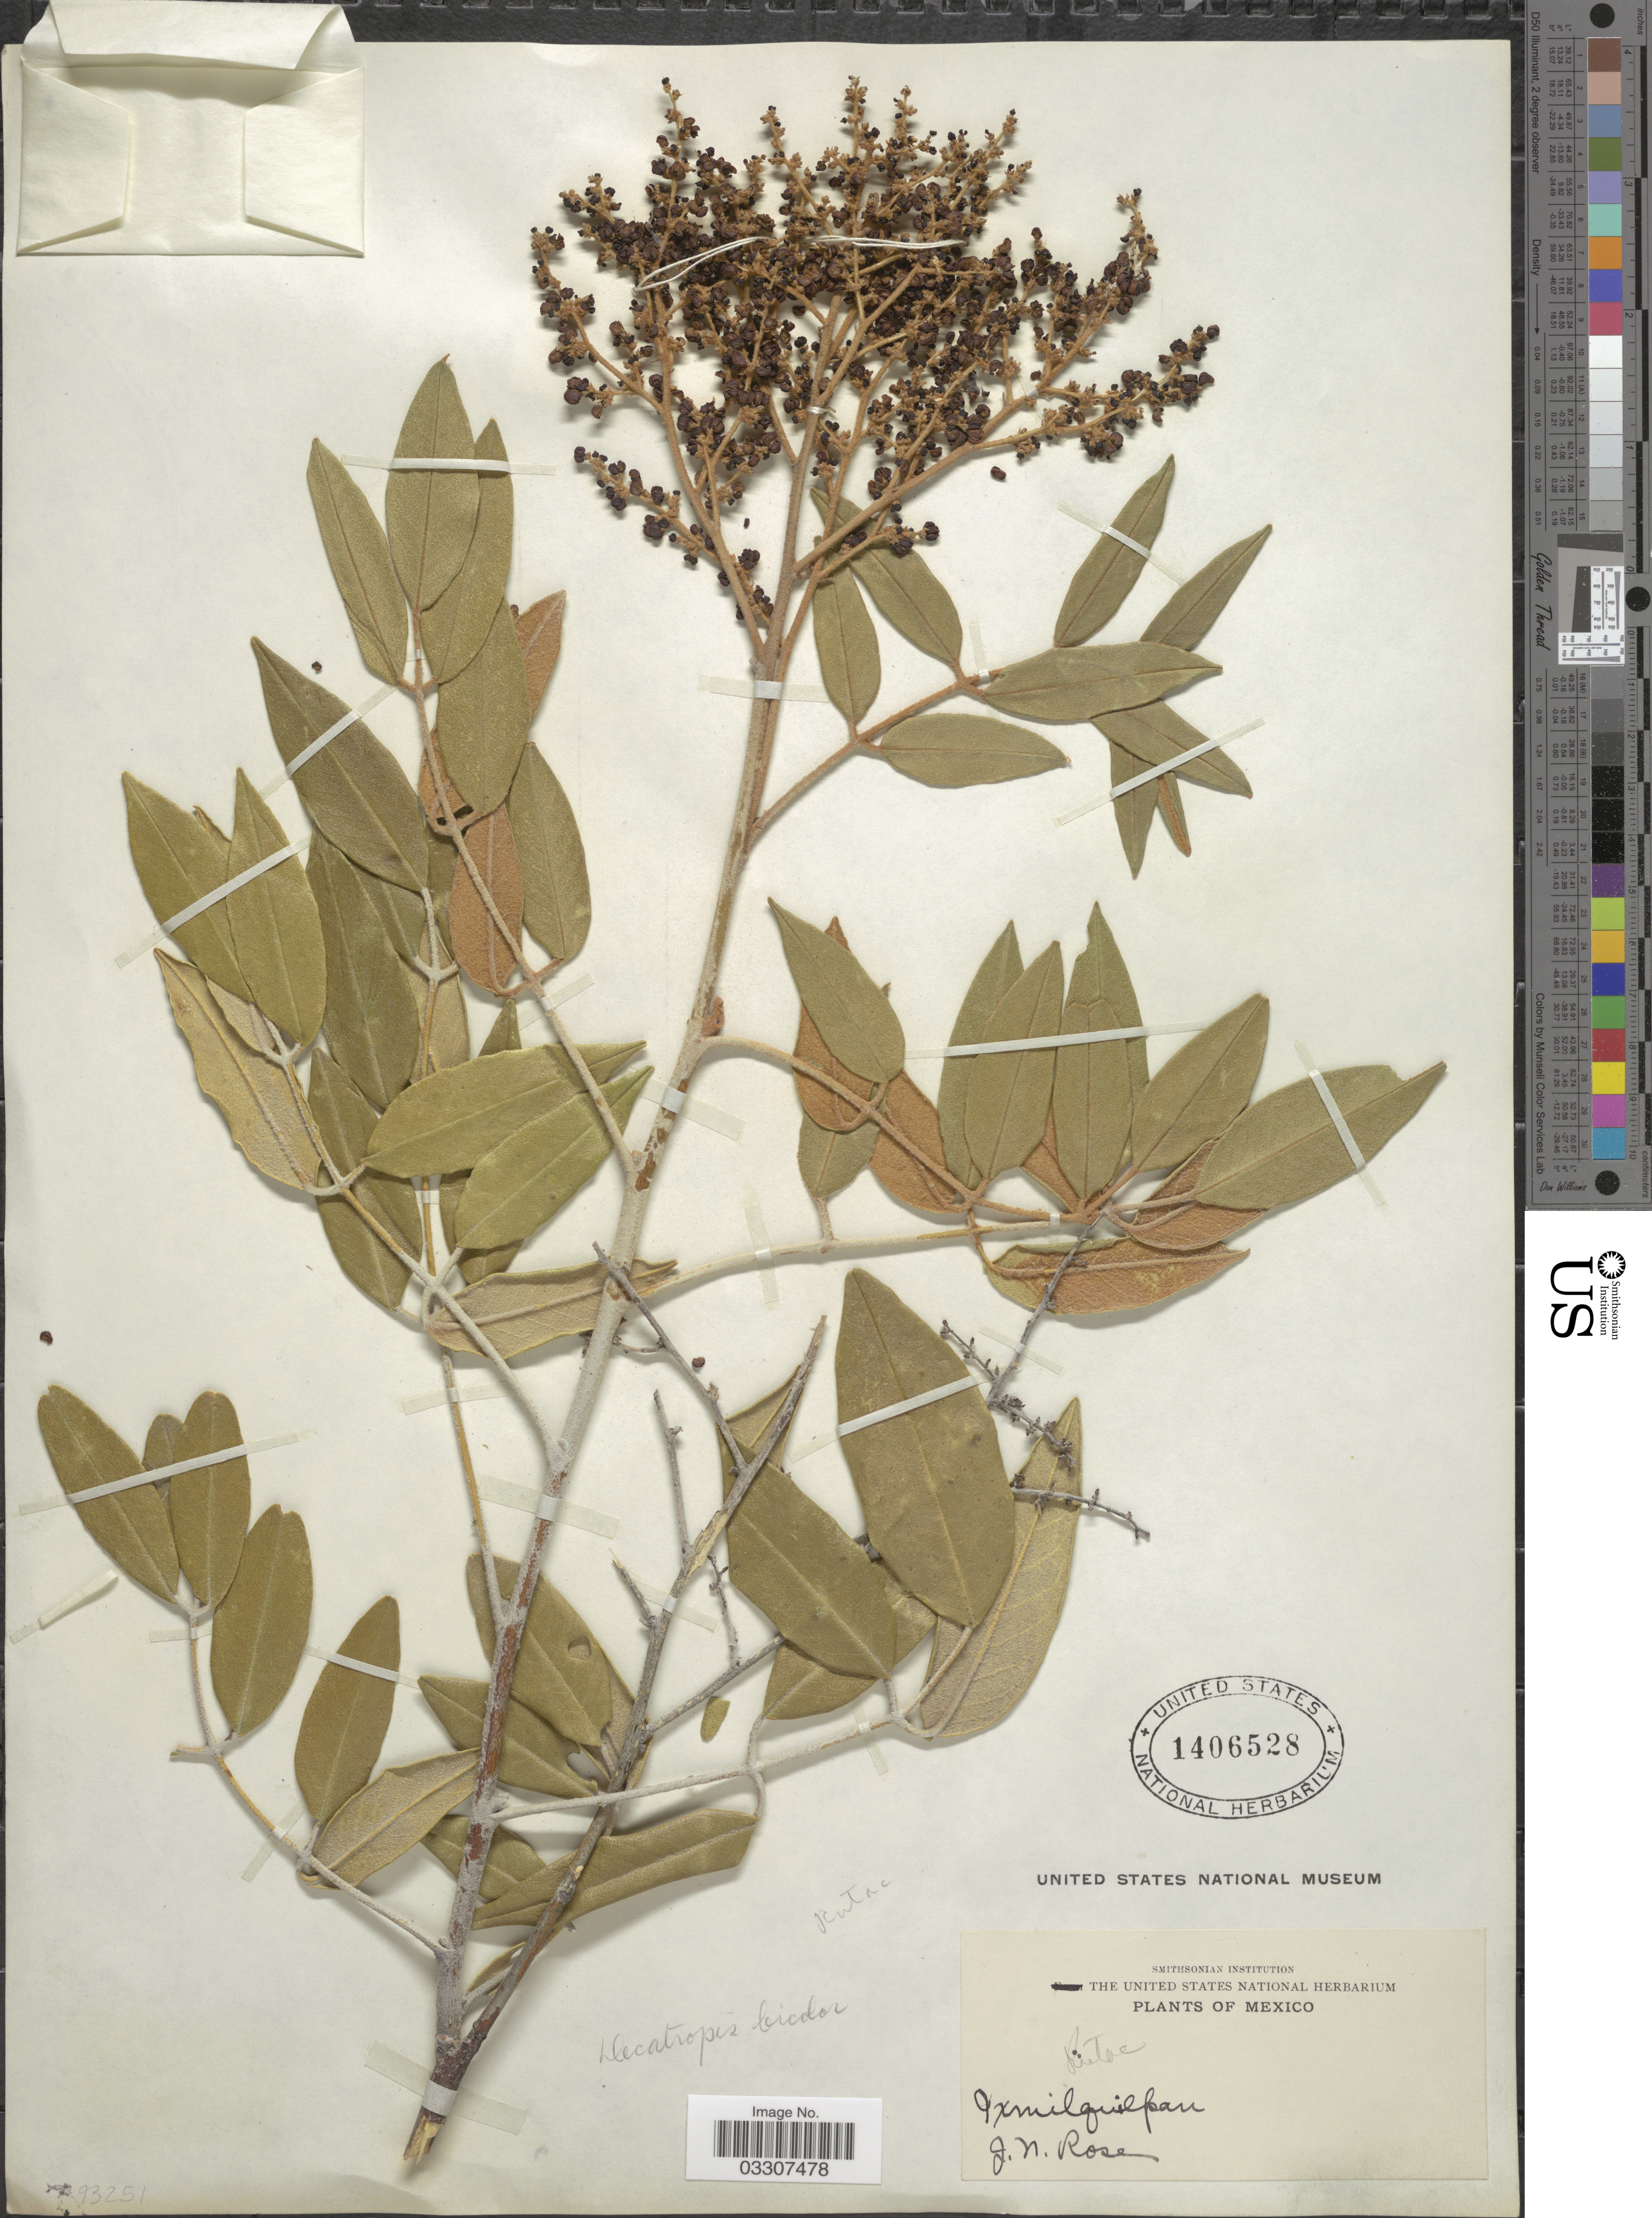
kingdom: Plantae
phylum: Tracheophyta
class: Magnoliopsida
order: Sapindales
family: Rutaceae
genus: Decatropis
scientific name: Decatropis bicolor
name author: (Zucc.) Radlk.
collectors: J. N. Rose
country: Mexico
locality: Ixmilquilpan.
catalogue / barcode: US 1406528